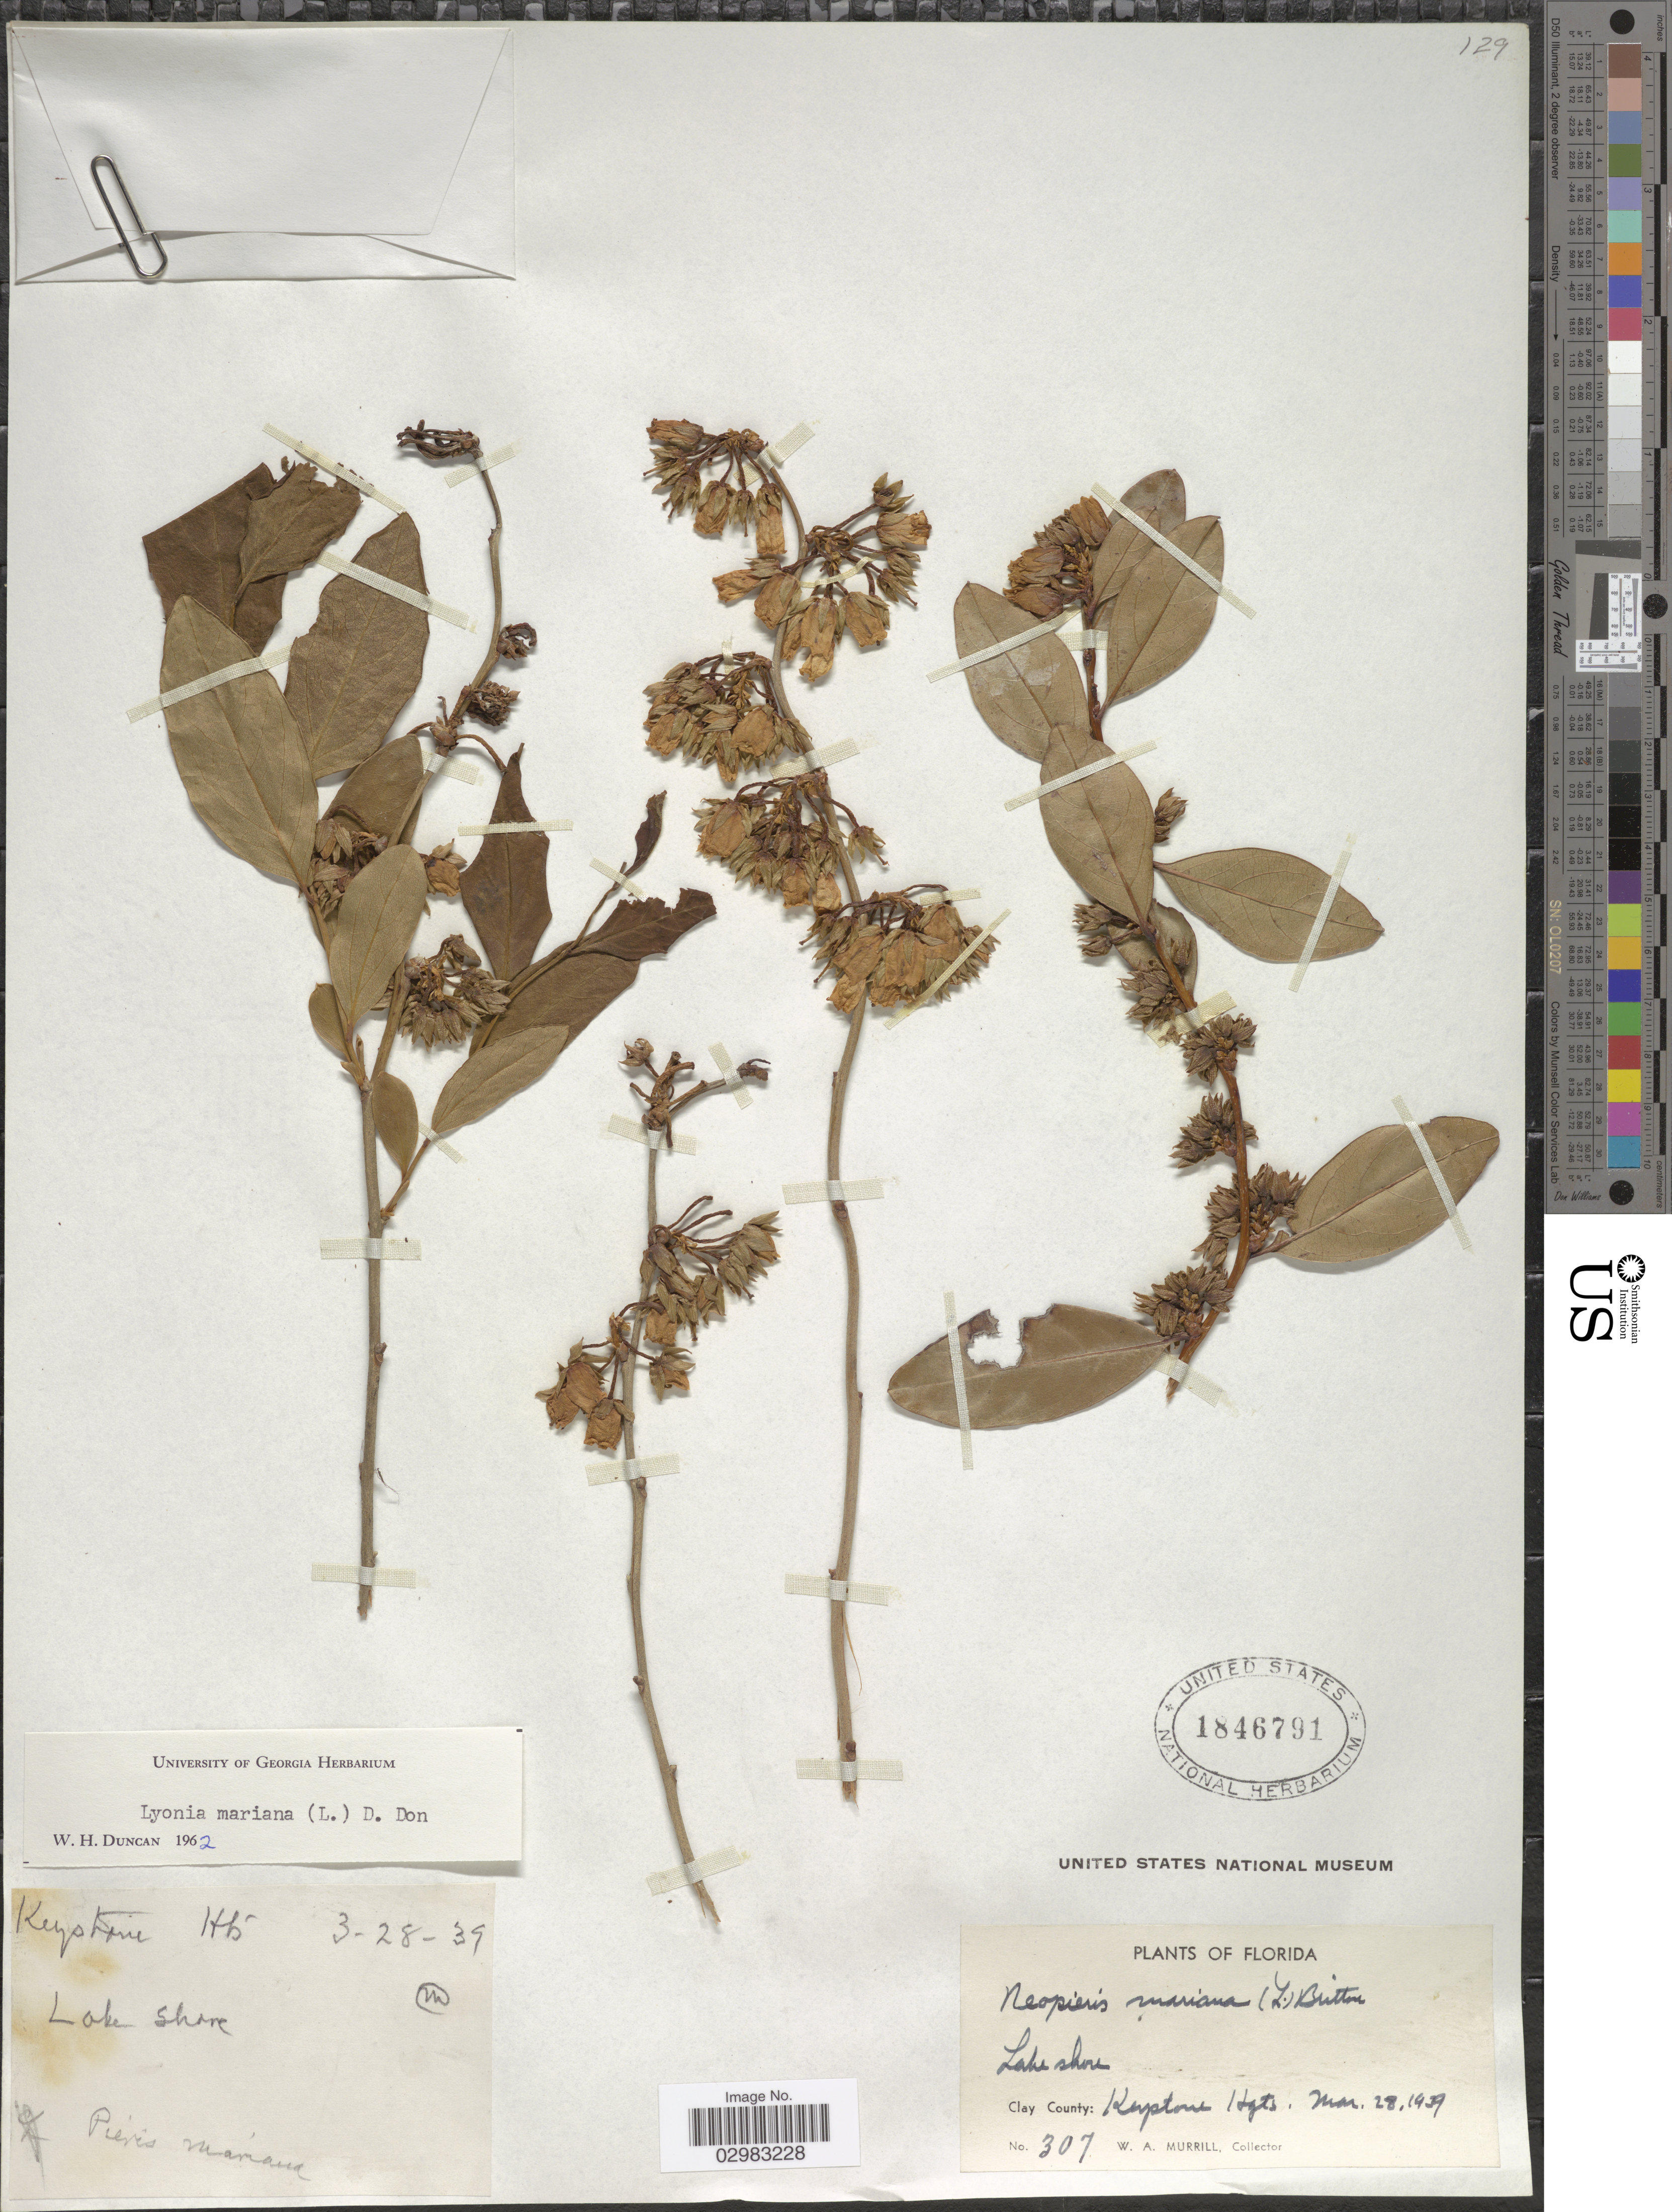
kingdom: Plantae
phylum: Tracheophyta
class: Magnoliopsida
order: Ericales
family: Ericaceae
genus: Lyonia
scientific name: Lyonia mariana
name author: (L.) D. Don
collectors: W. A. Murrill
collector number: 307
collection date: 1939-03-28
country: United States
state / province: Florida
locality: Lake shore. Clay County: Keystone Hgts.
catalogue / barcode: US 1846791